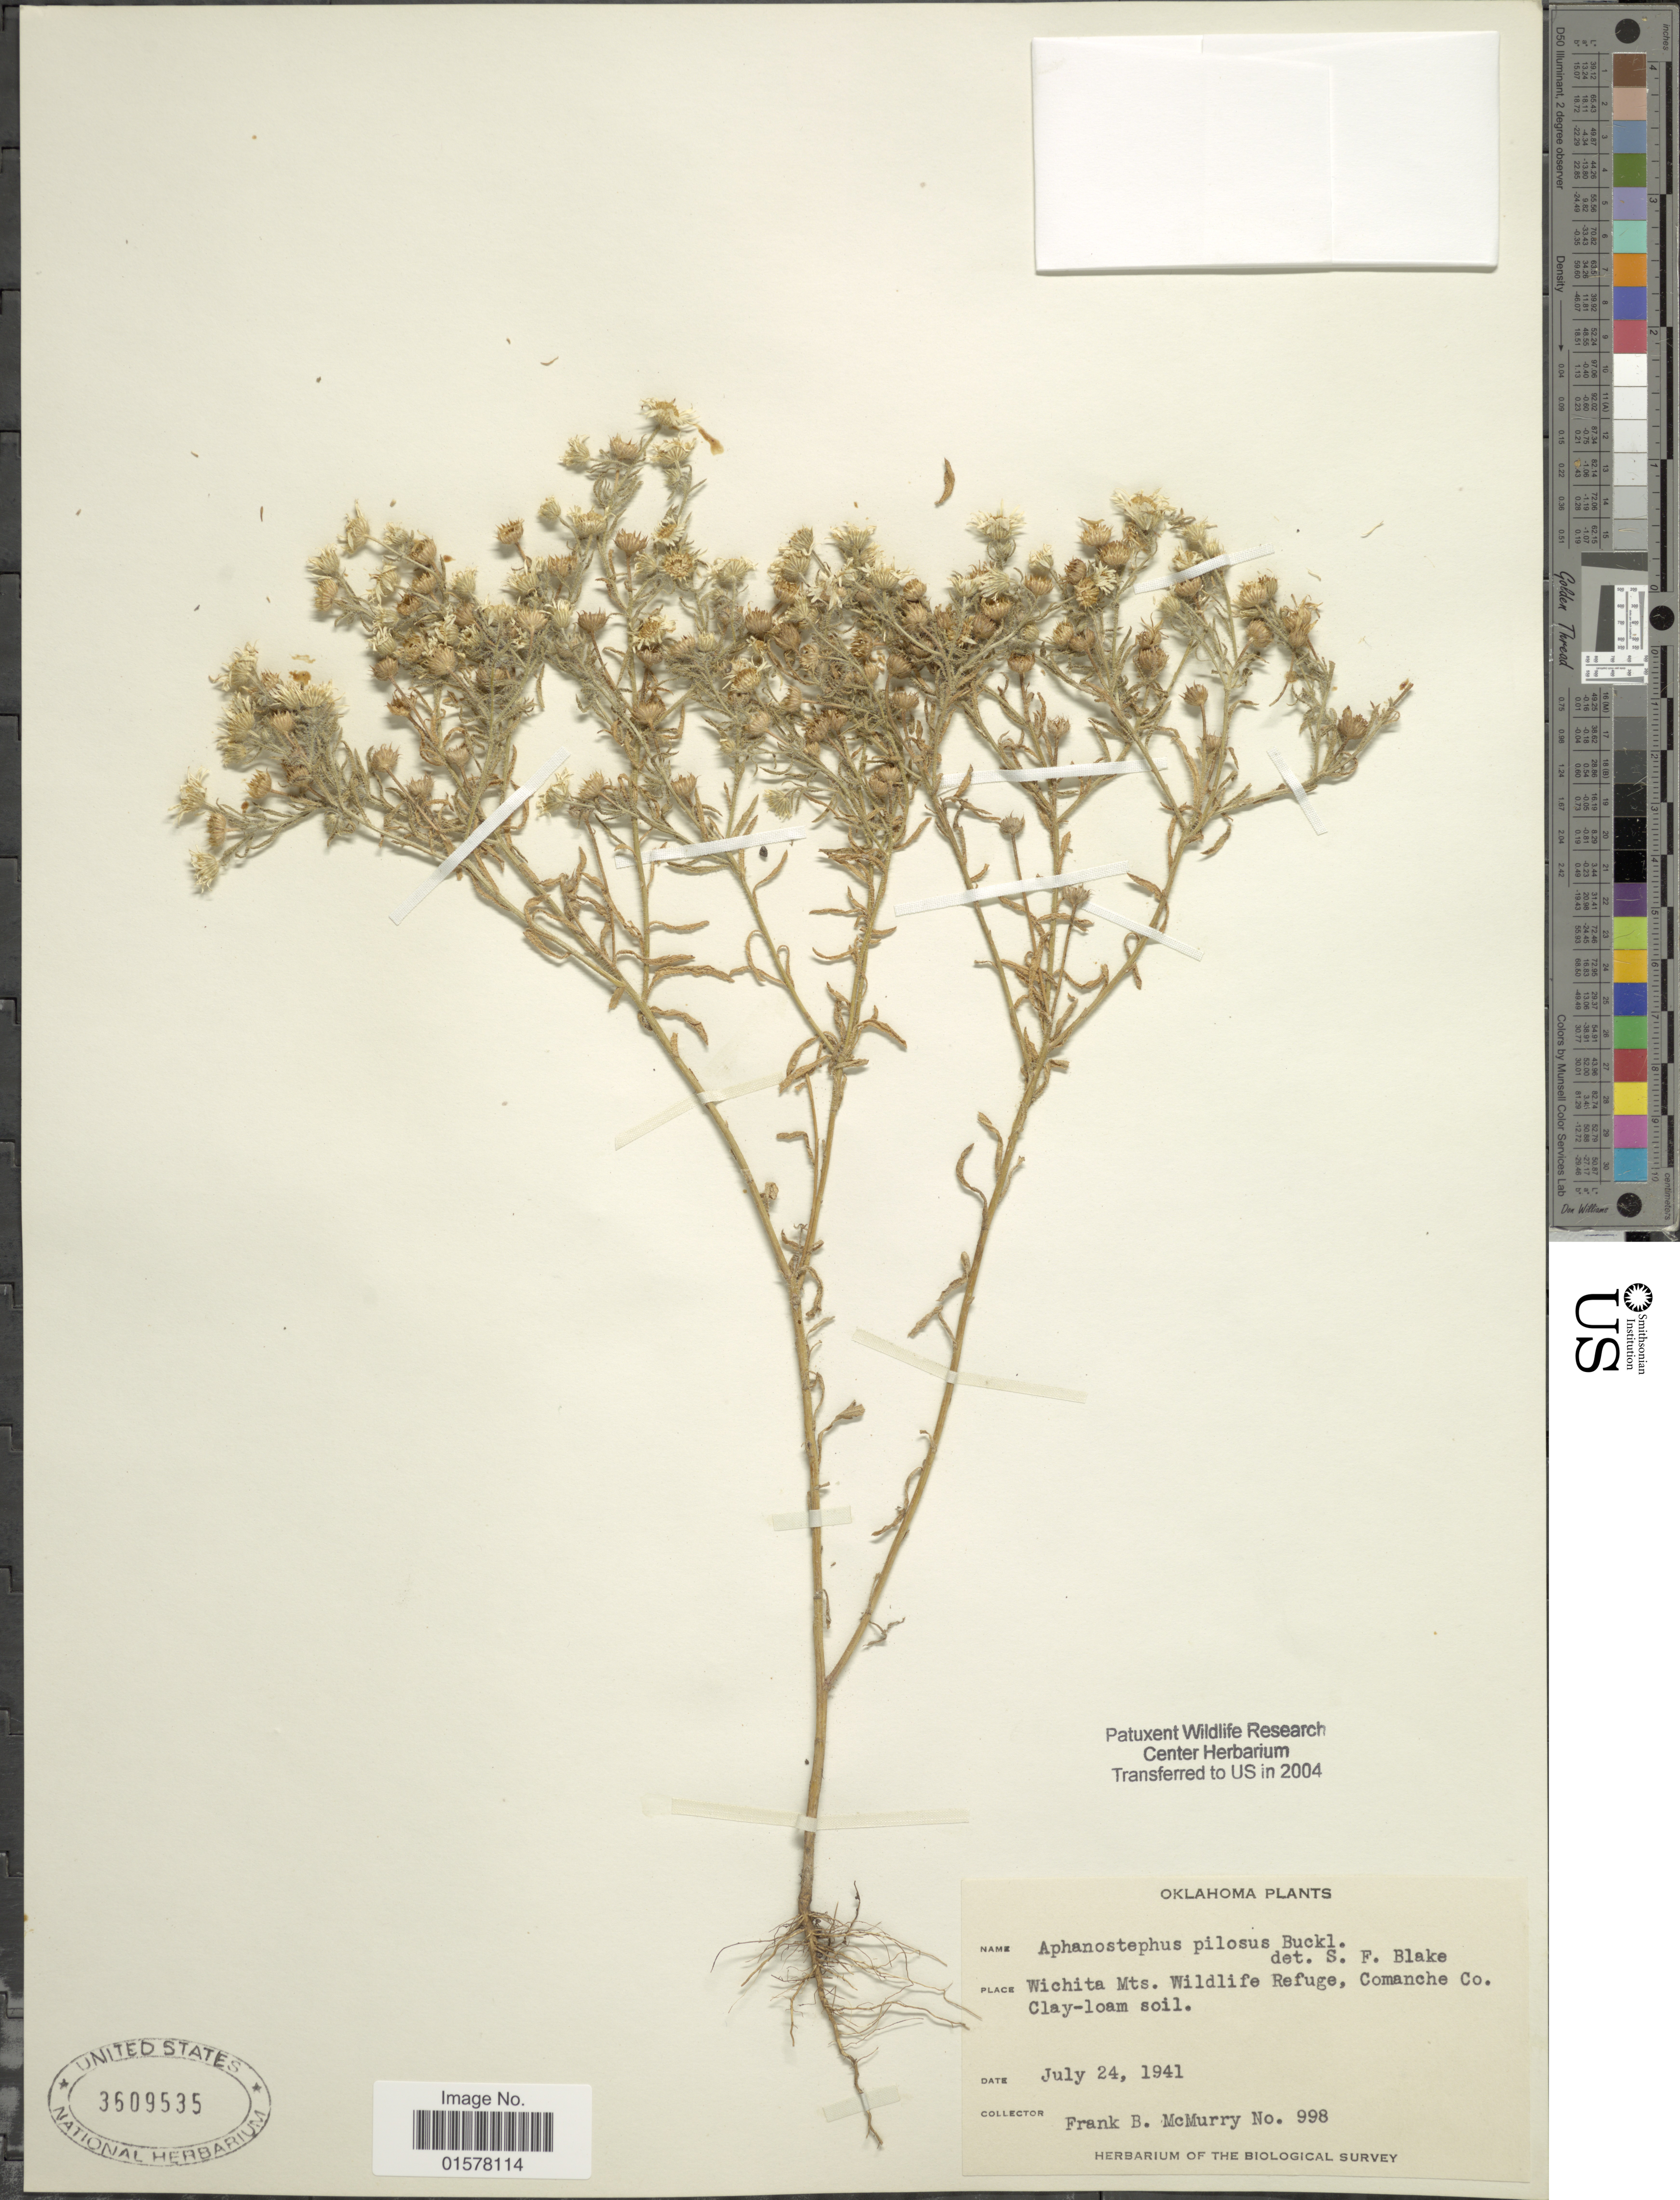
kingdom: Plantae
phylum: Tracheophyta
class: Magnoliopsida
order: Asterales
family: Asteraceae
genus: Aphanostephus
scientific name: Aphanostephus pilosus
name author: Buckley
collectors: F. B. McMurry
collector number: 998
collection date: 1941-07-24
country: United States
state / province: Oklahoma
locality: Oklahoma. Wichita Mountains Wildlife Refuge, Comache County.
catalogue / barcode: US 3509535